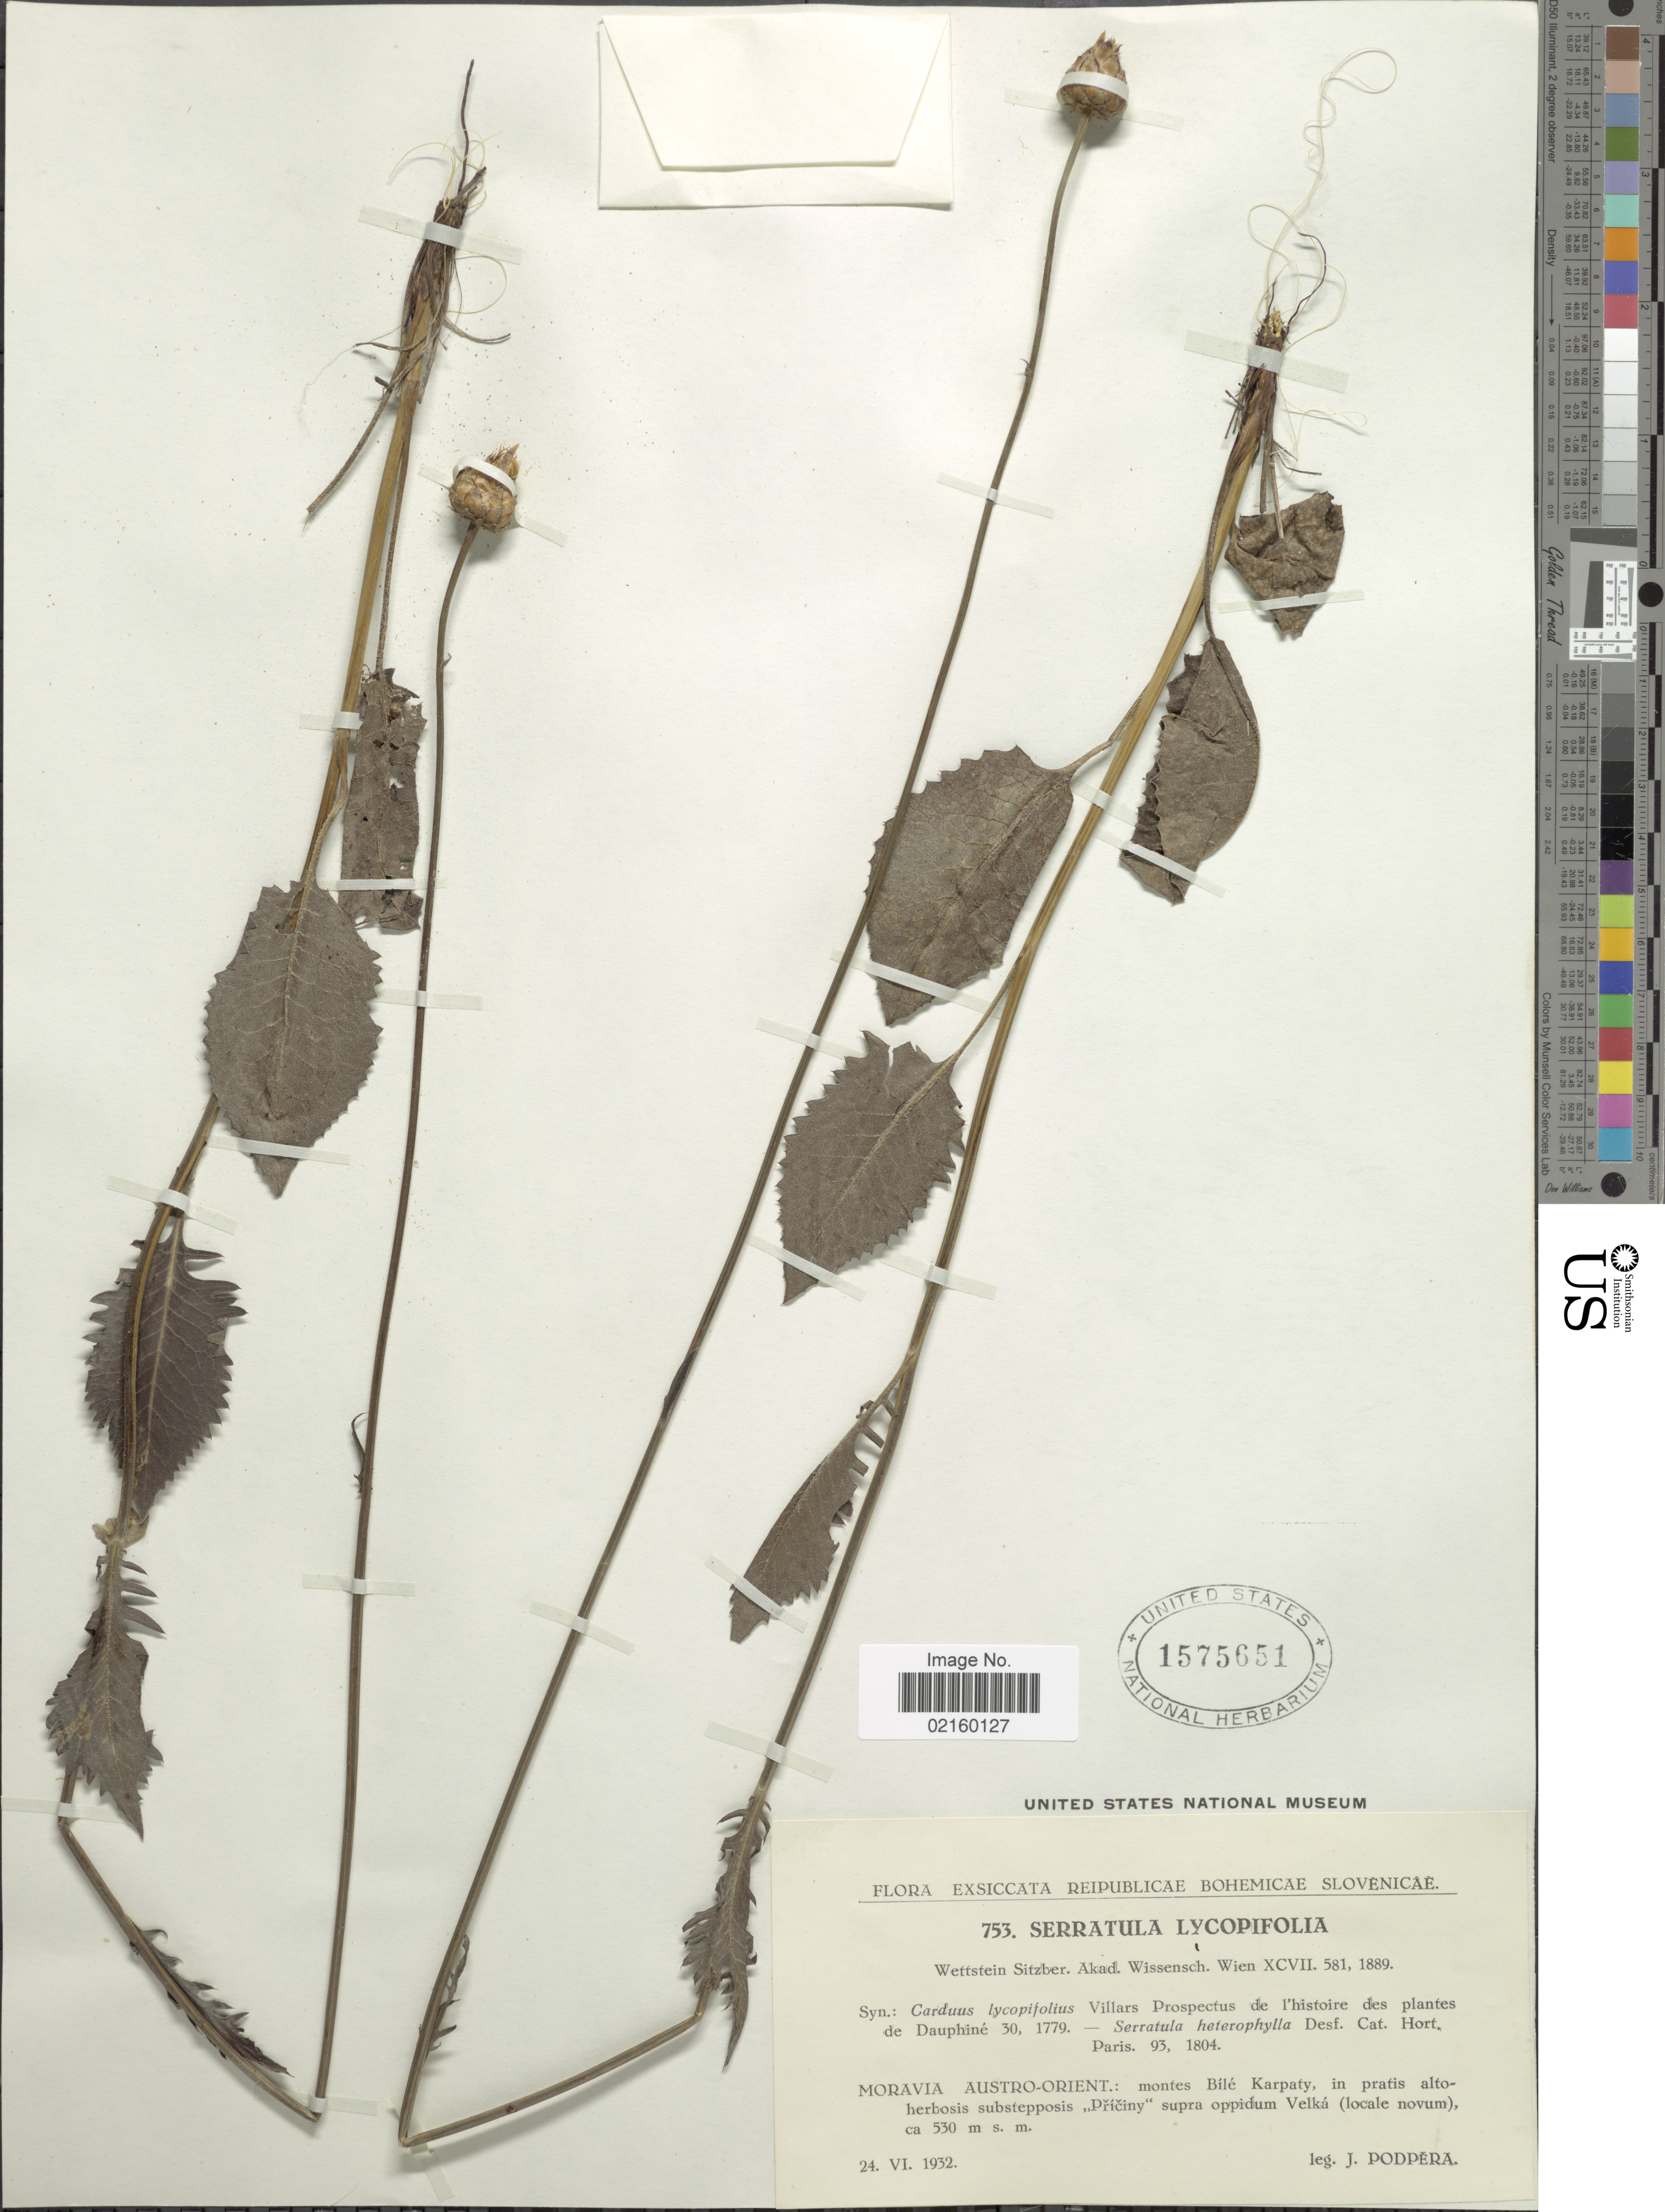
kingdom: Plantae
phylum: Tracheophyta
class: Magnoliopsida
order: Asterales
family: Asteraceae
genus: Serratula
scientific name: Serratula lycopifolia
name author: (Vill.) A. Kern.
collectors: J. Podpera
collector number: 753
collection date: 1932-06-24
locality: Reipublicae Bohemicae Slovenicae, Moravia Austro-Orient., montes Bile Karpaty, Velka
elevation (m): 530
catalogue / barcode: US 1575651